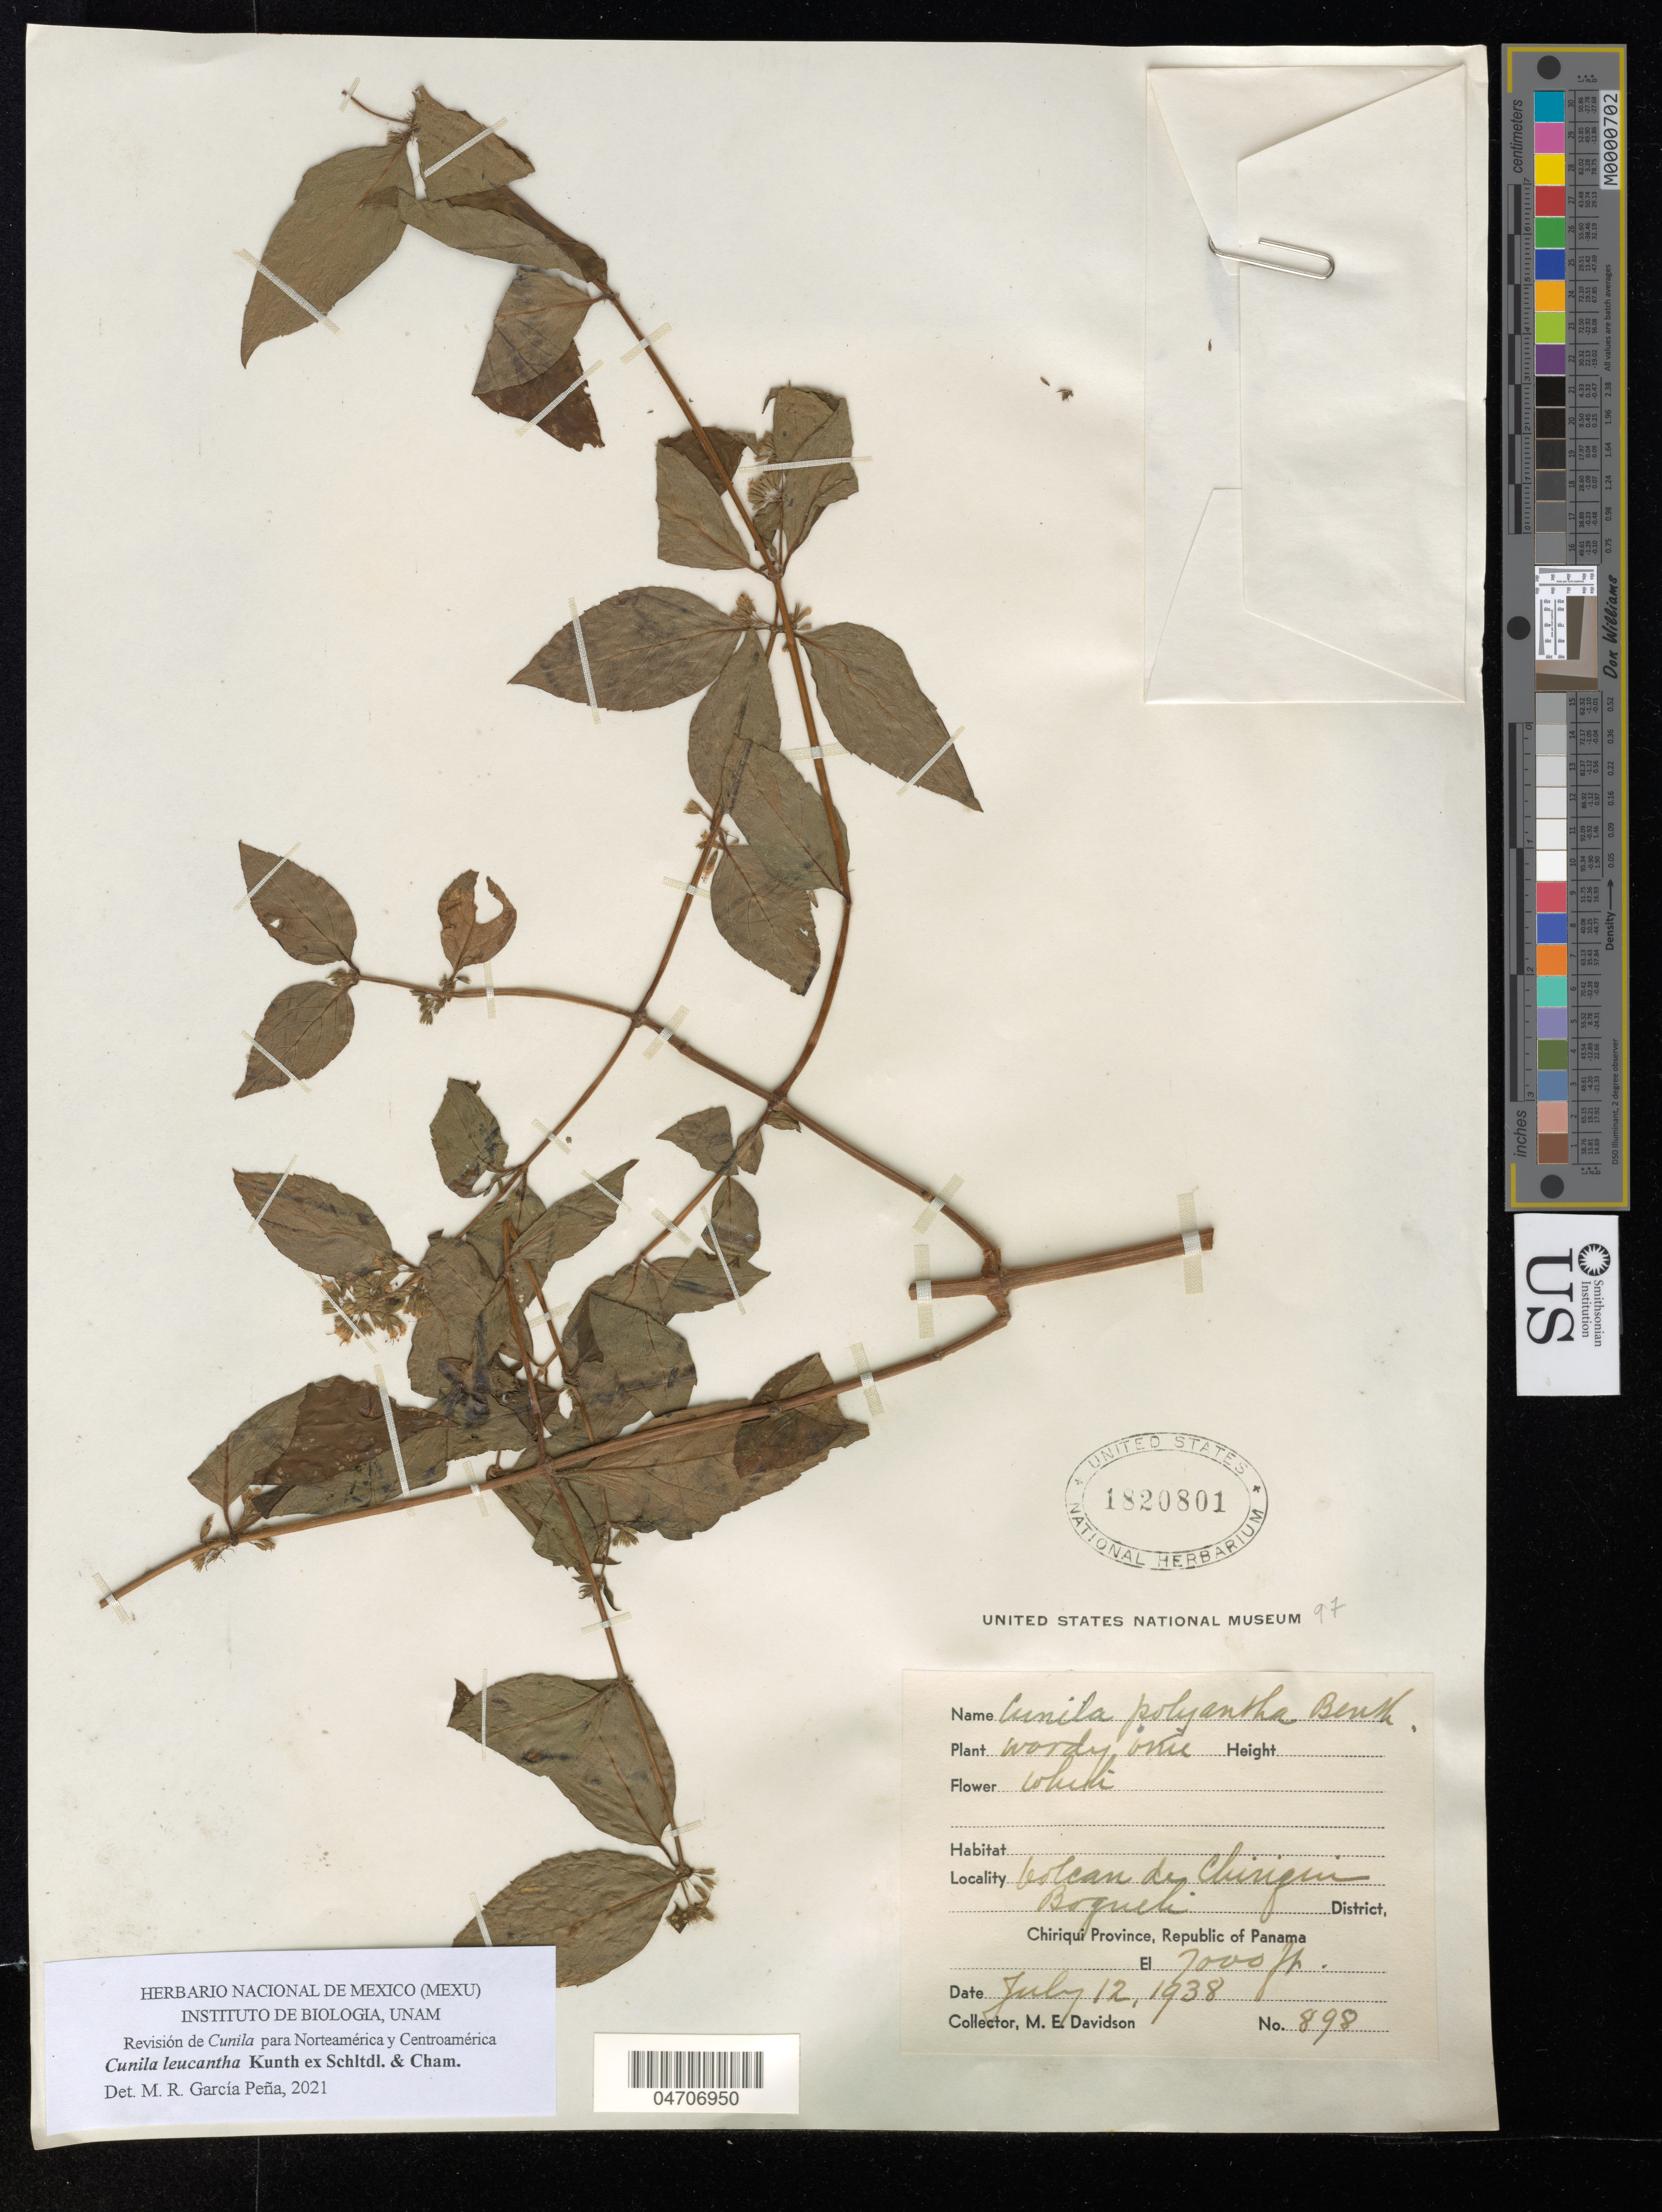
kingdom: Plantae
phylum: Tracheophyta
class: Magnoliopsida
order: Lamiales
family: Lamiaceae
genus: Cunila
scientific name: Cunila leucantha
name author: Kunth ex Schltdl. & Cham.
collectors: M. E. Davidson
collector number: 898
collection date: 1938-07-12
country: Panama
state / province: Chiriqui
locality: Volcan de Chiriqui, Boqueti District.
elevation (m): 2134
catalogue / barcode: US 1820801